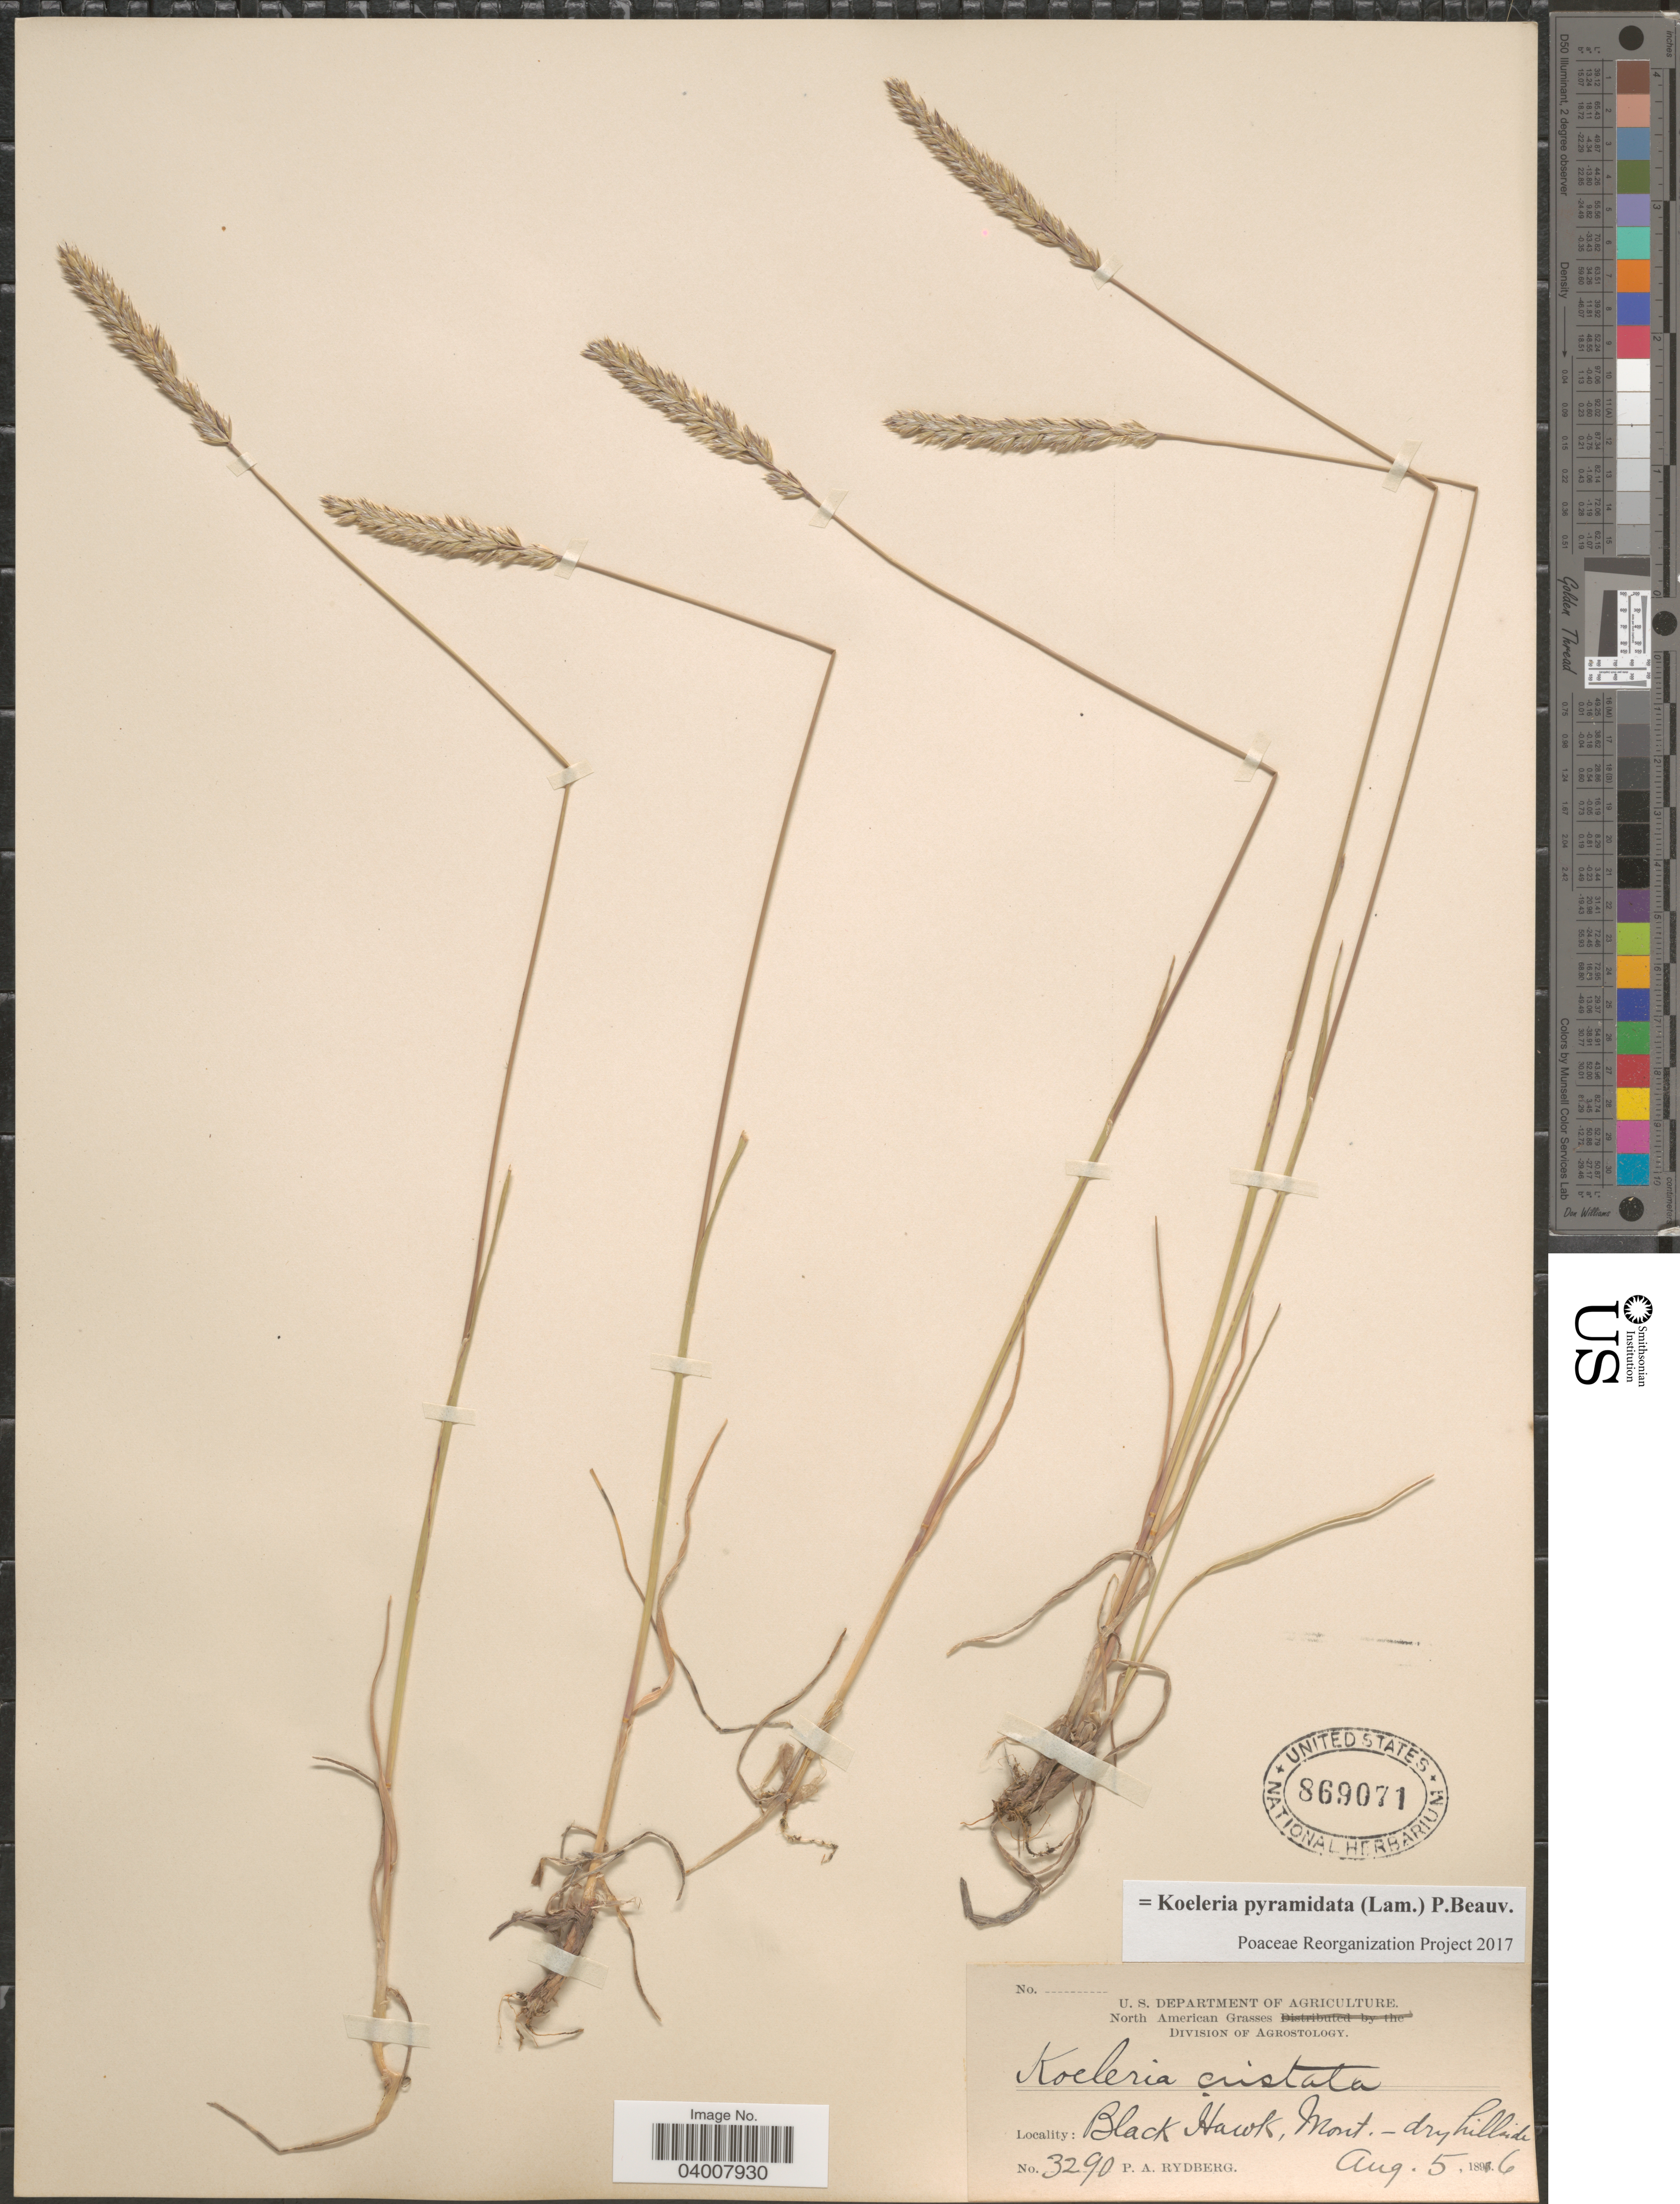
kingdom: Plantae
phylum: Tracheophyta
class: Liliopsida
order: Poales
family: Poaceae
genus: Koeleria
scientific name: Koeleria pyramidata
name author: (Lam.) P. Beauv.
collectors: P. A. Rydberg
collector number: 3290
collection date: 1896-08-05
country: United States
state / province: Montana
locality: Black Hawk, Mont.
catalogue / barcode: US 869071